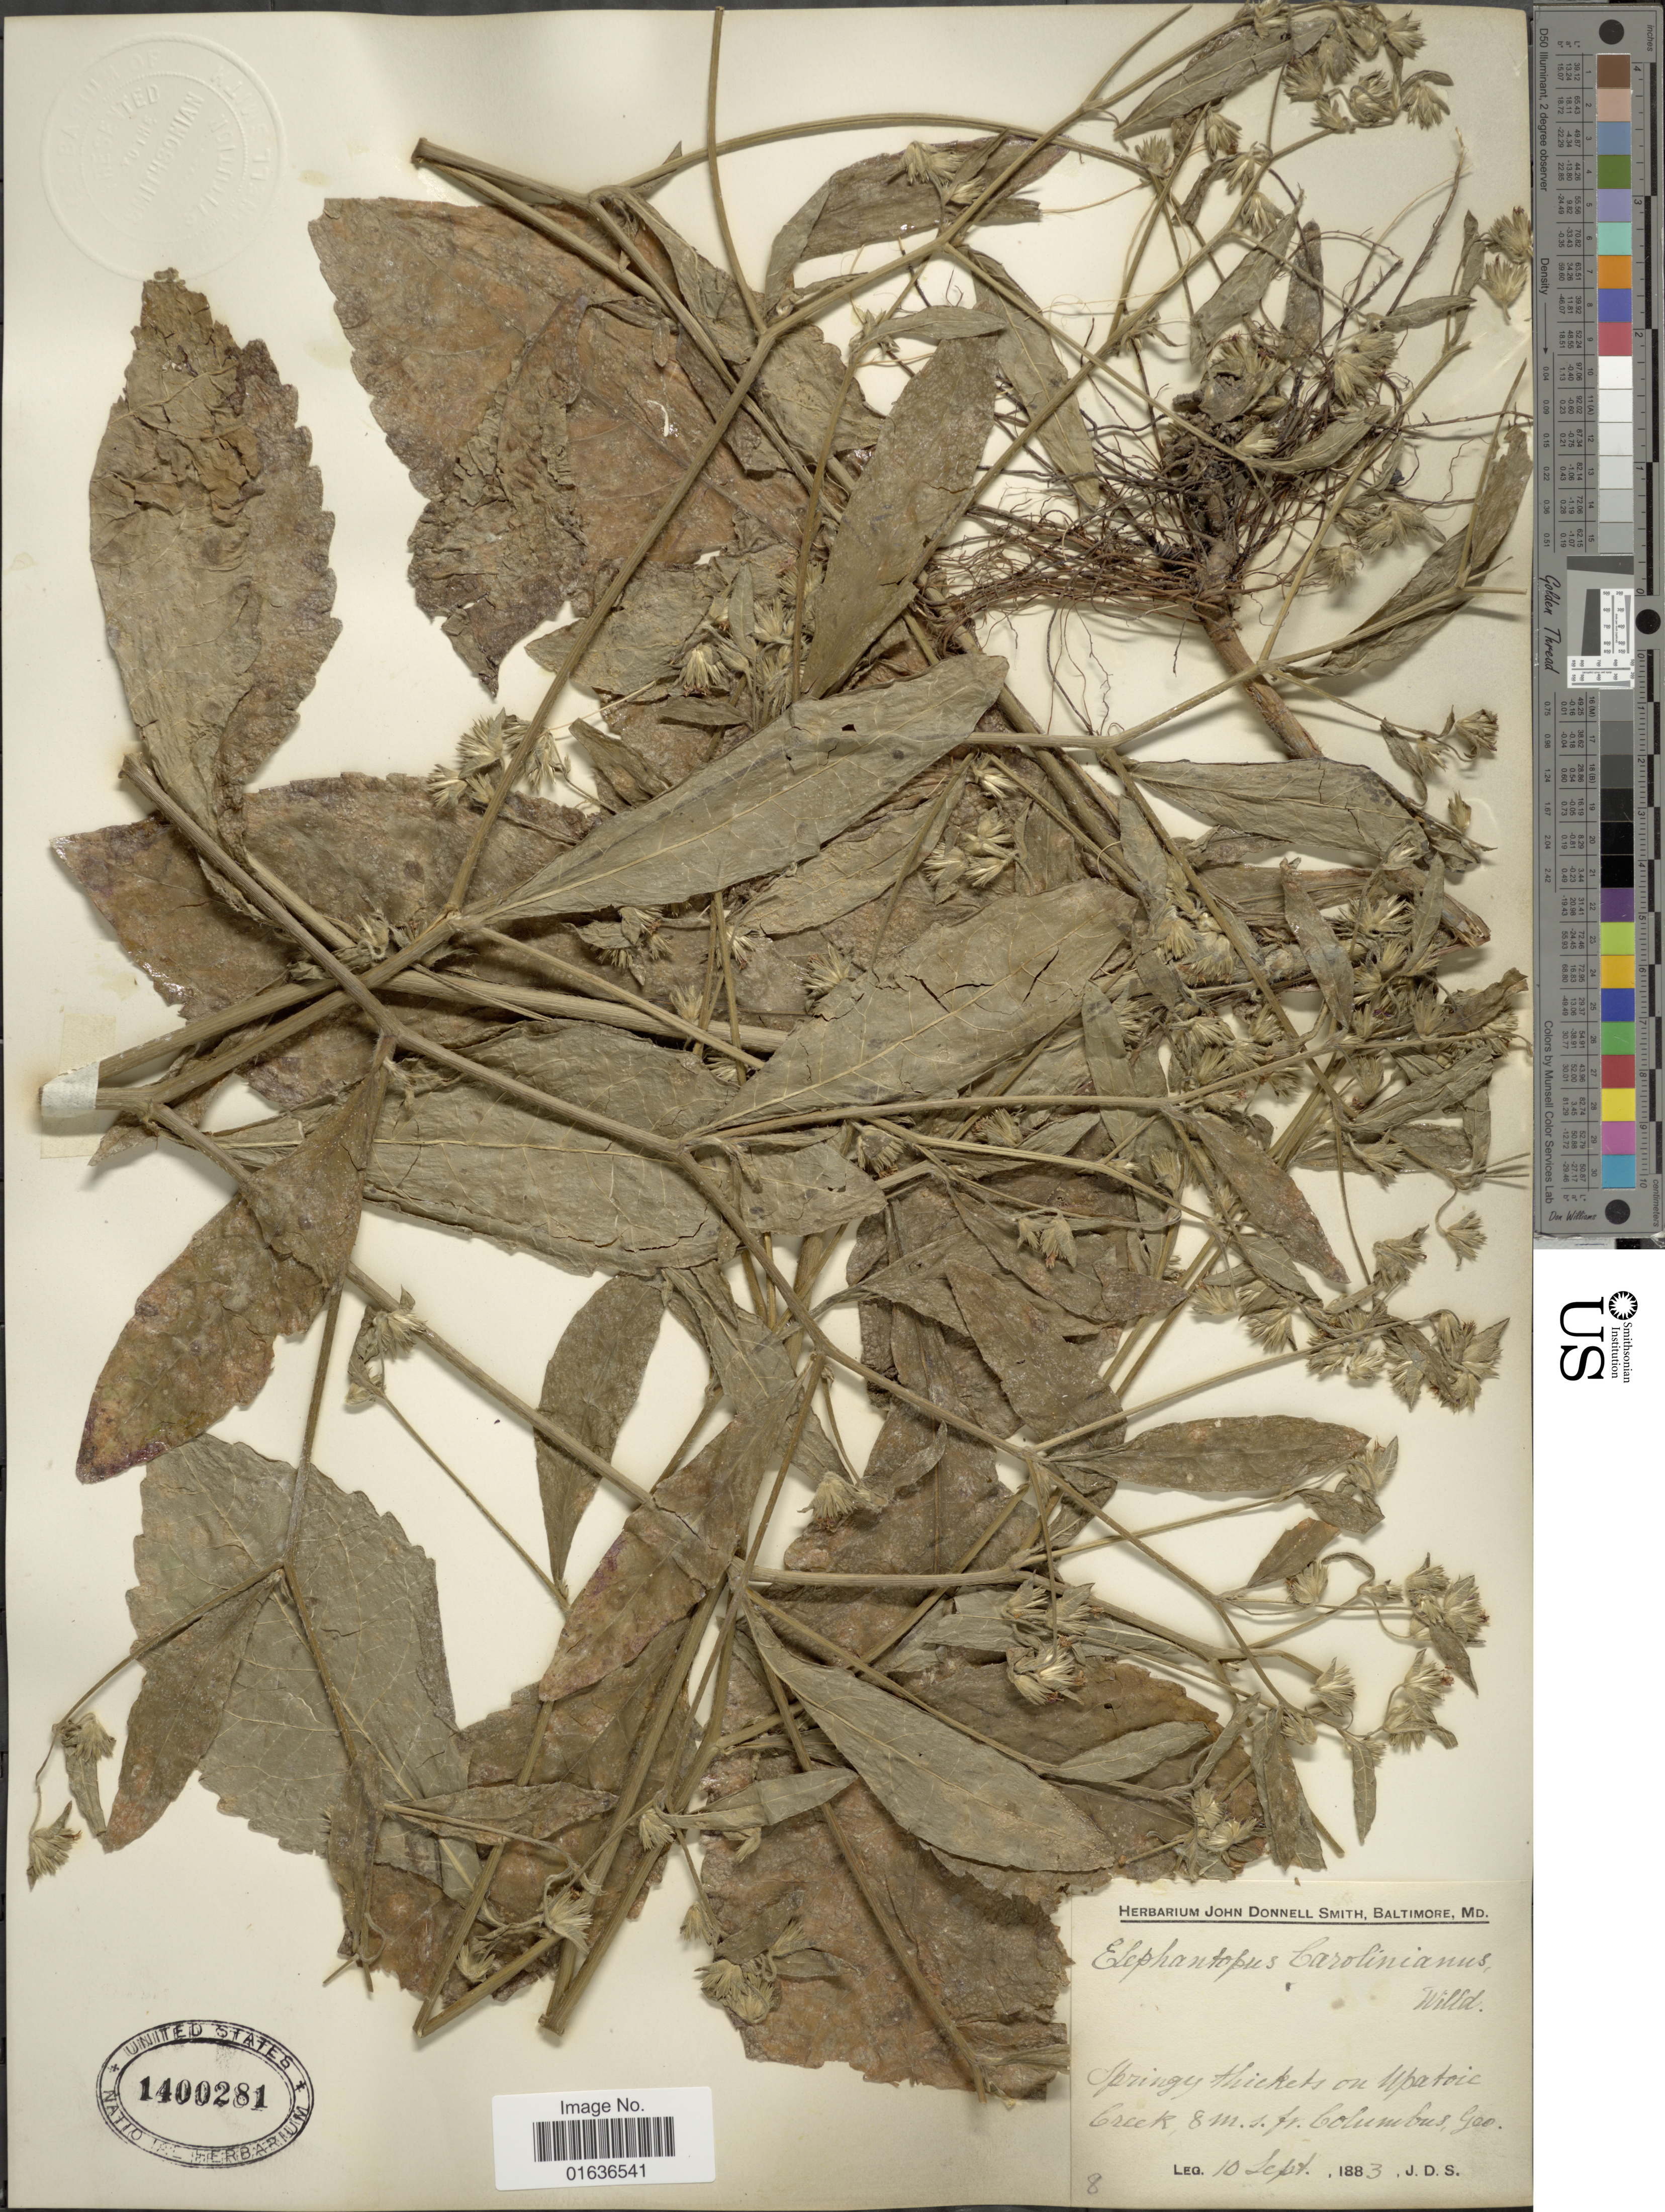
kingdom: Plantae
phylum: Tracheophyta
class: Magnoliopsida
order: Asterales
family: Asteraceae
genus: Elephantopus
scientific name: Elephantopus carolinianus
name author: Raeusch.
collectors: J. Donnell Smith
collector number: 8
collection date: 1883-09-10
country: United States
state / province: Georgia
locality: Springs Thickets on Upatoic Creek, 8 m.s. ft. Columbus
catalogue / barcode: US 1400281